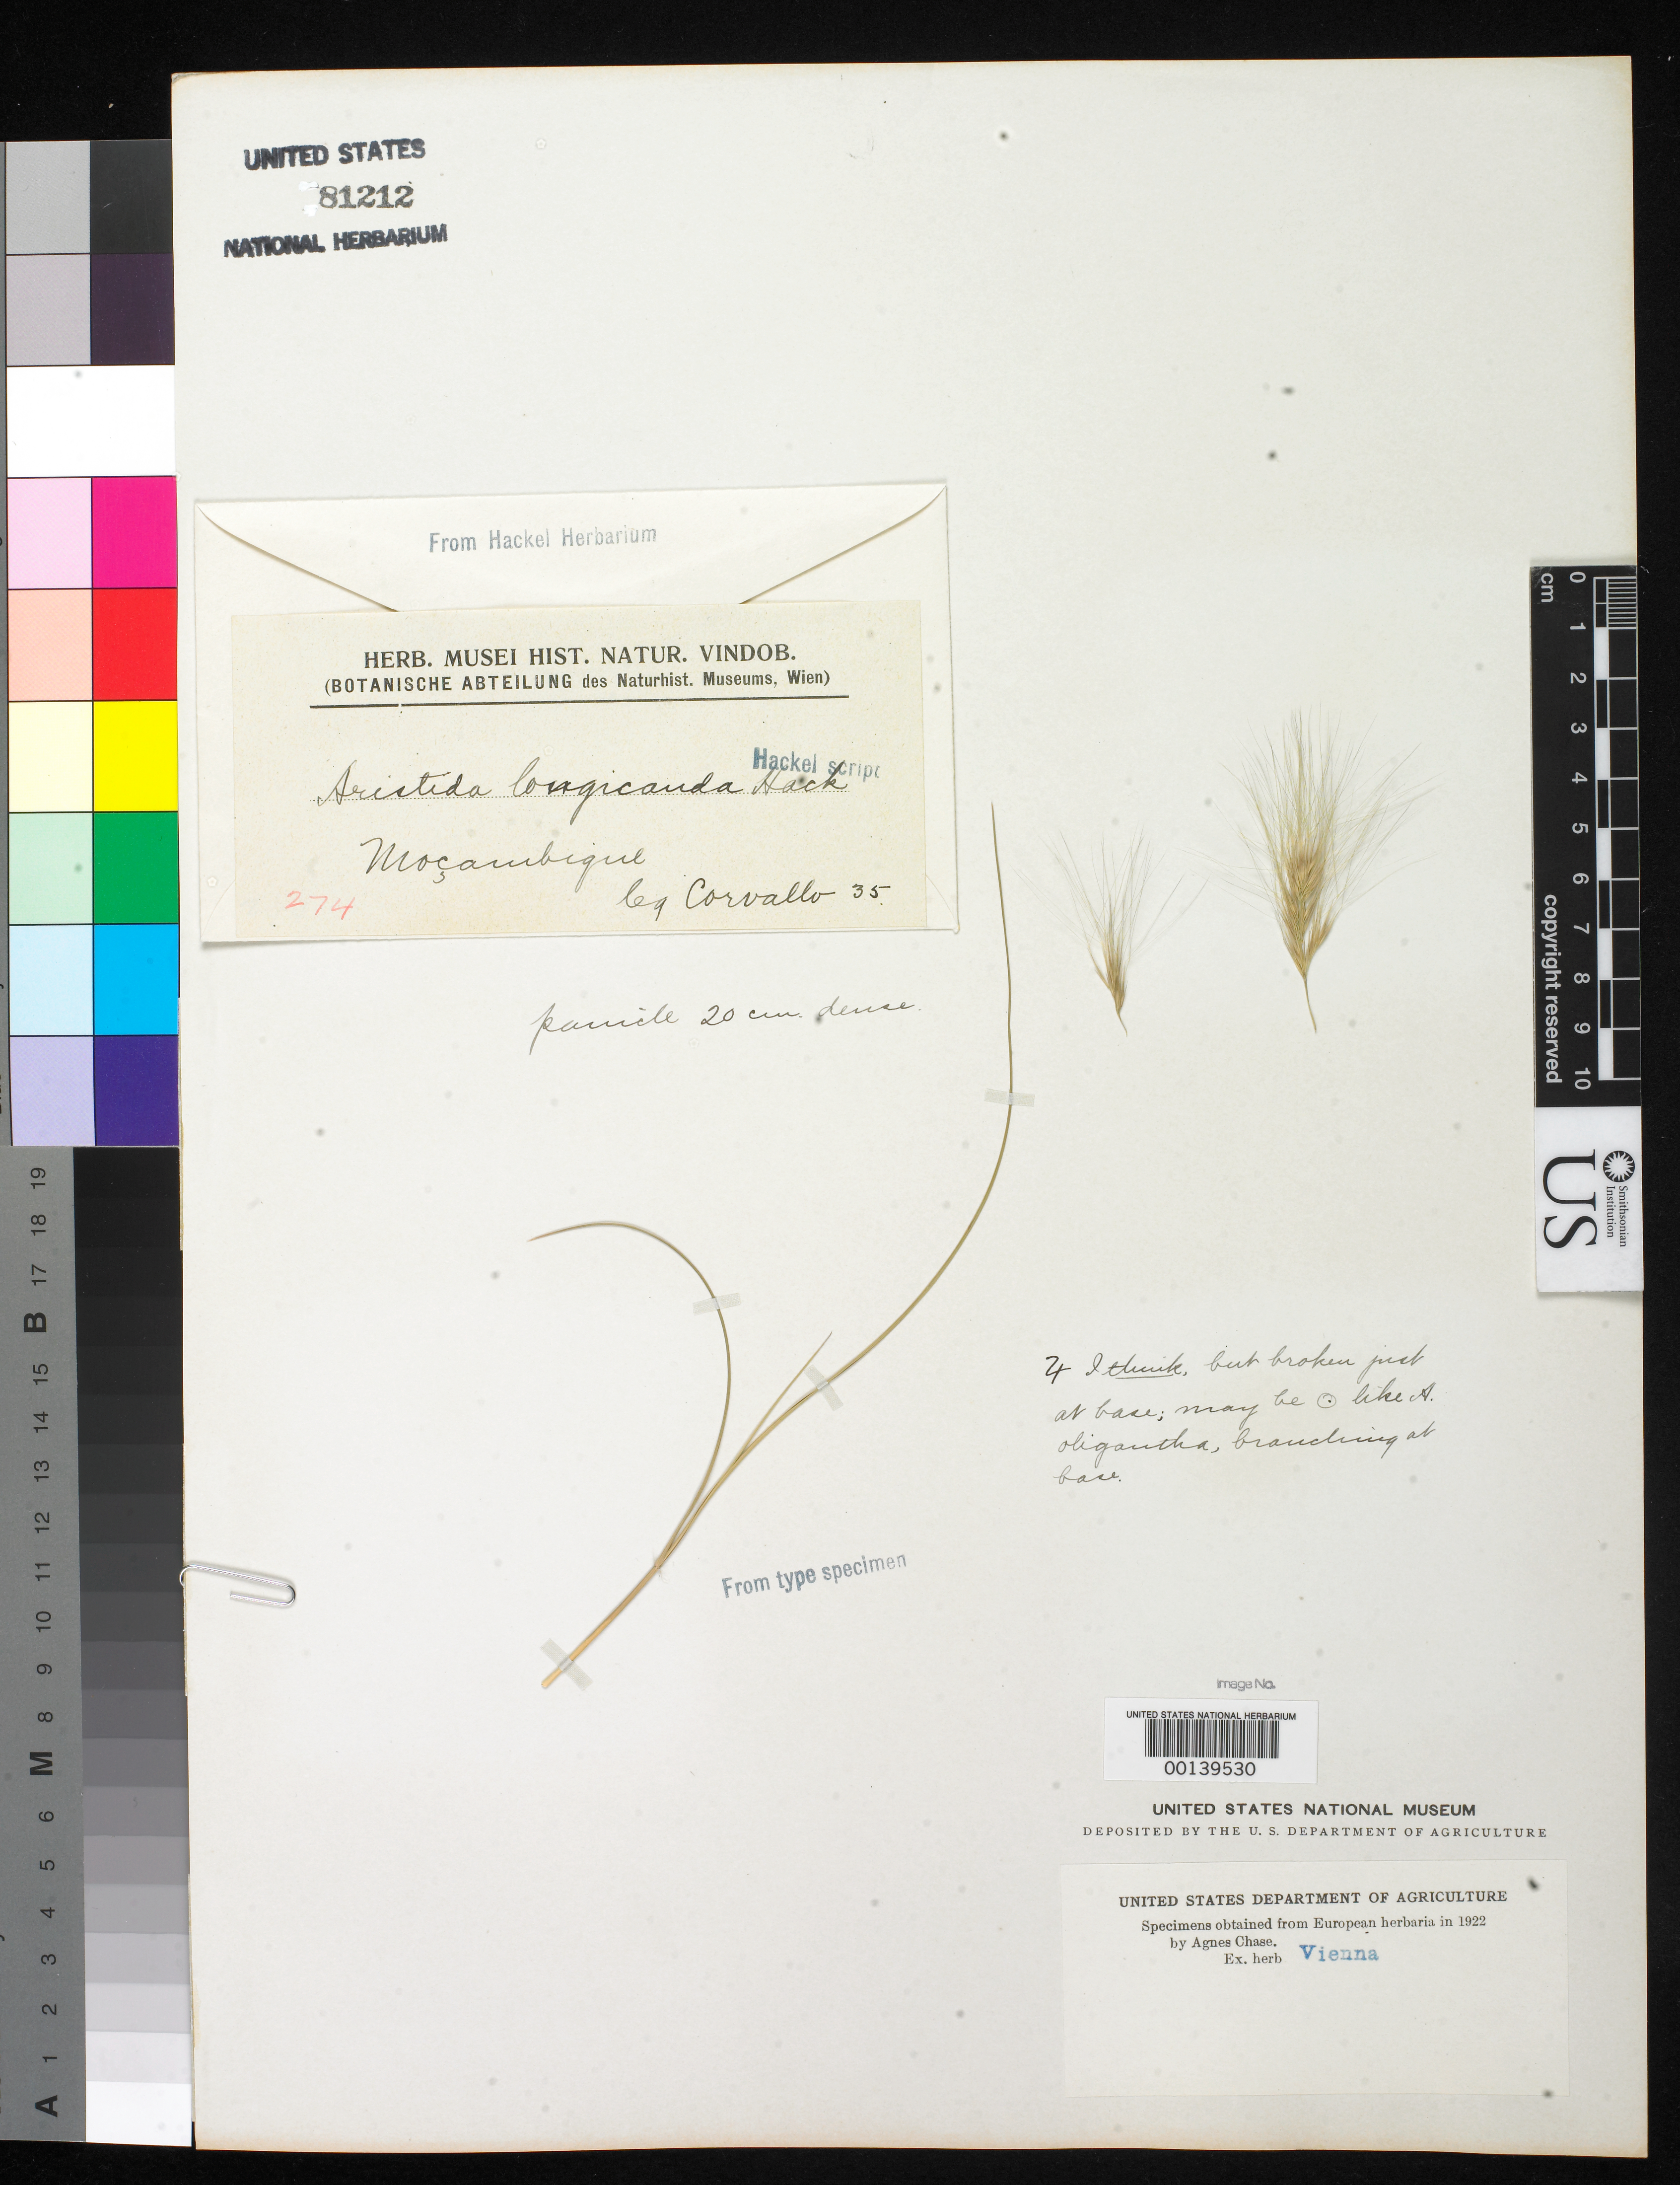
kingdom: Plantae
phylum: Tracheophyta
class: Liliopsida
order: Poales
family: Poaceae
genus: Aristida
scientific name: Aristida longicauda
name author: Hack.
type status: Type Fragment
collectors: M. de Carvalho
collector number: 35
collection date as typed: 30 Jul 1886 to 26 Jul 1886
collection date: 1886-07-26/1886-07-30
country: Mozambique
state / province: Zambézia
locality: Covare.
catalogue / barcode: US 81212